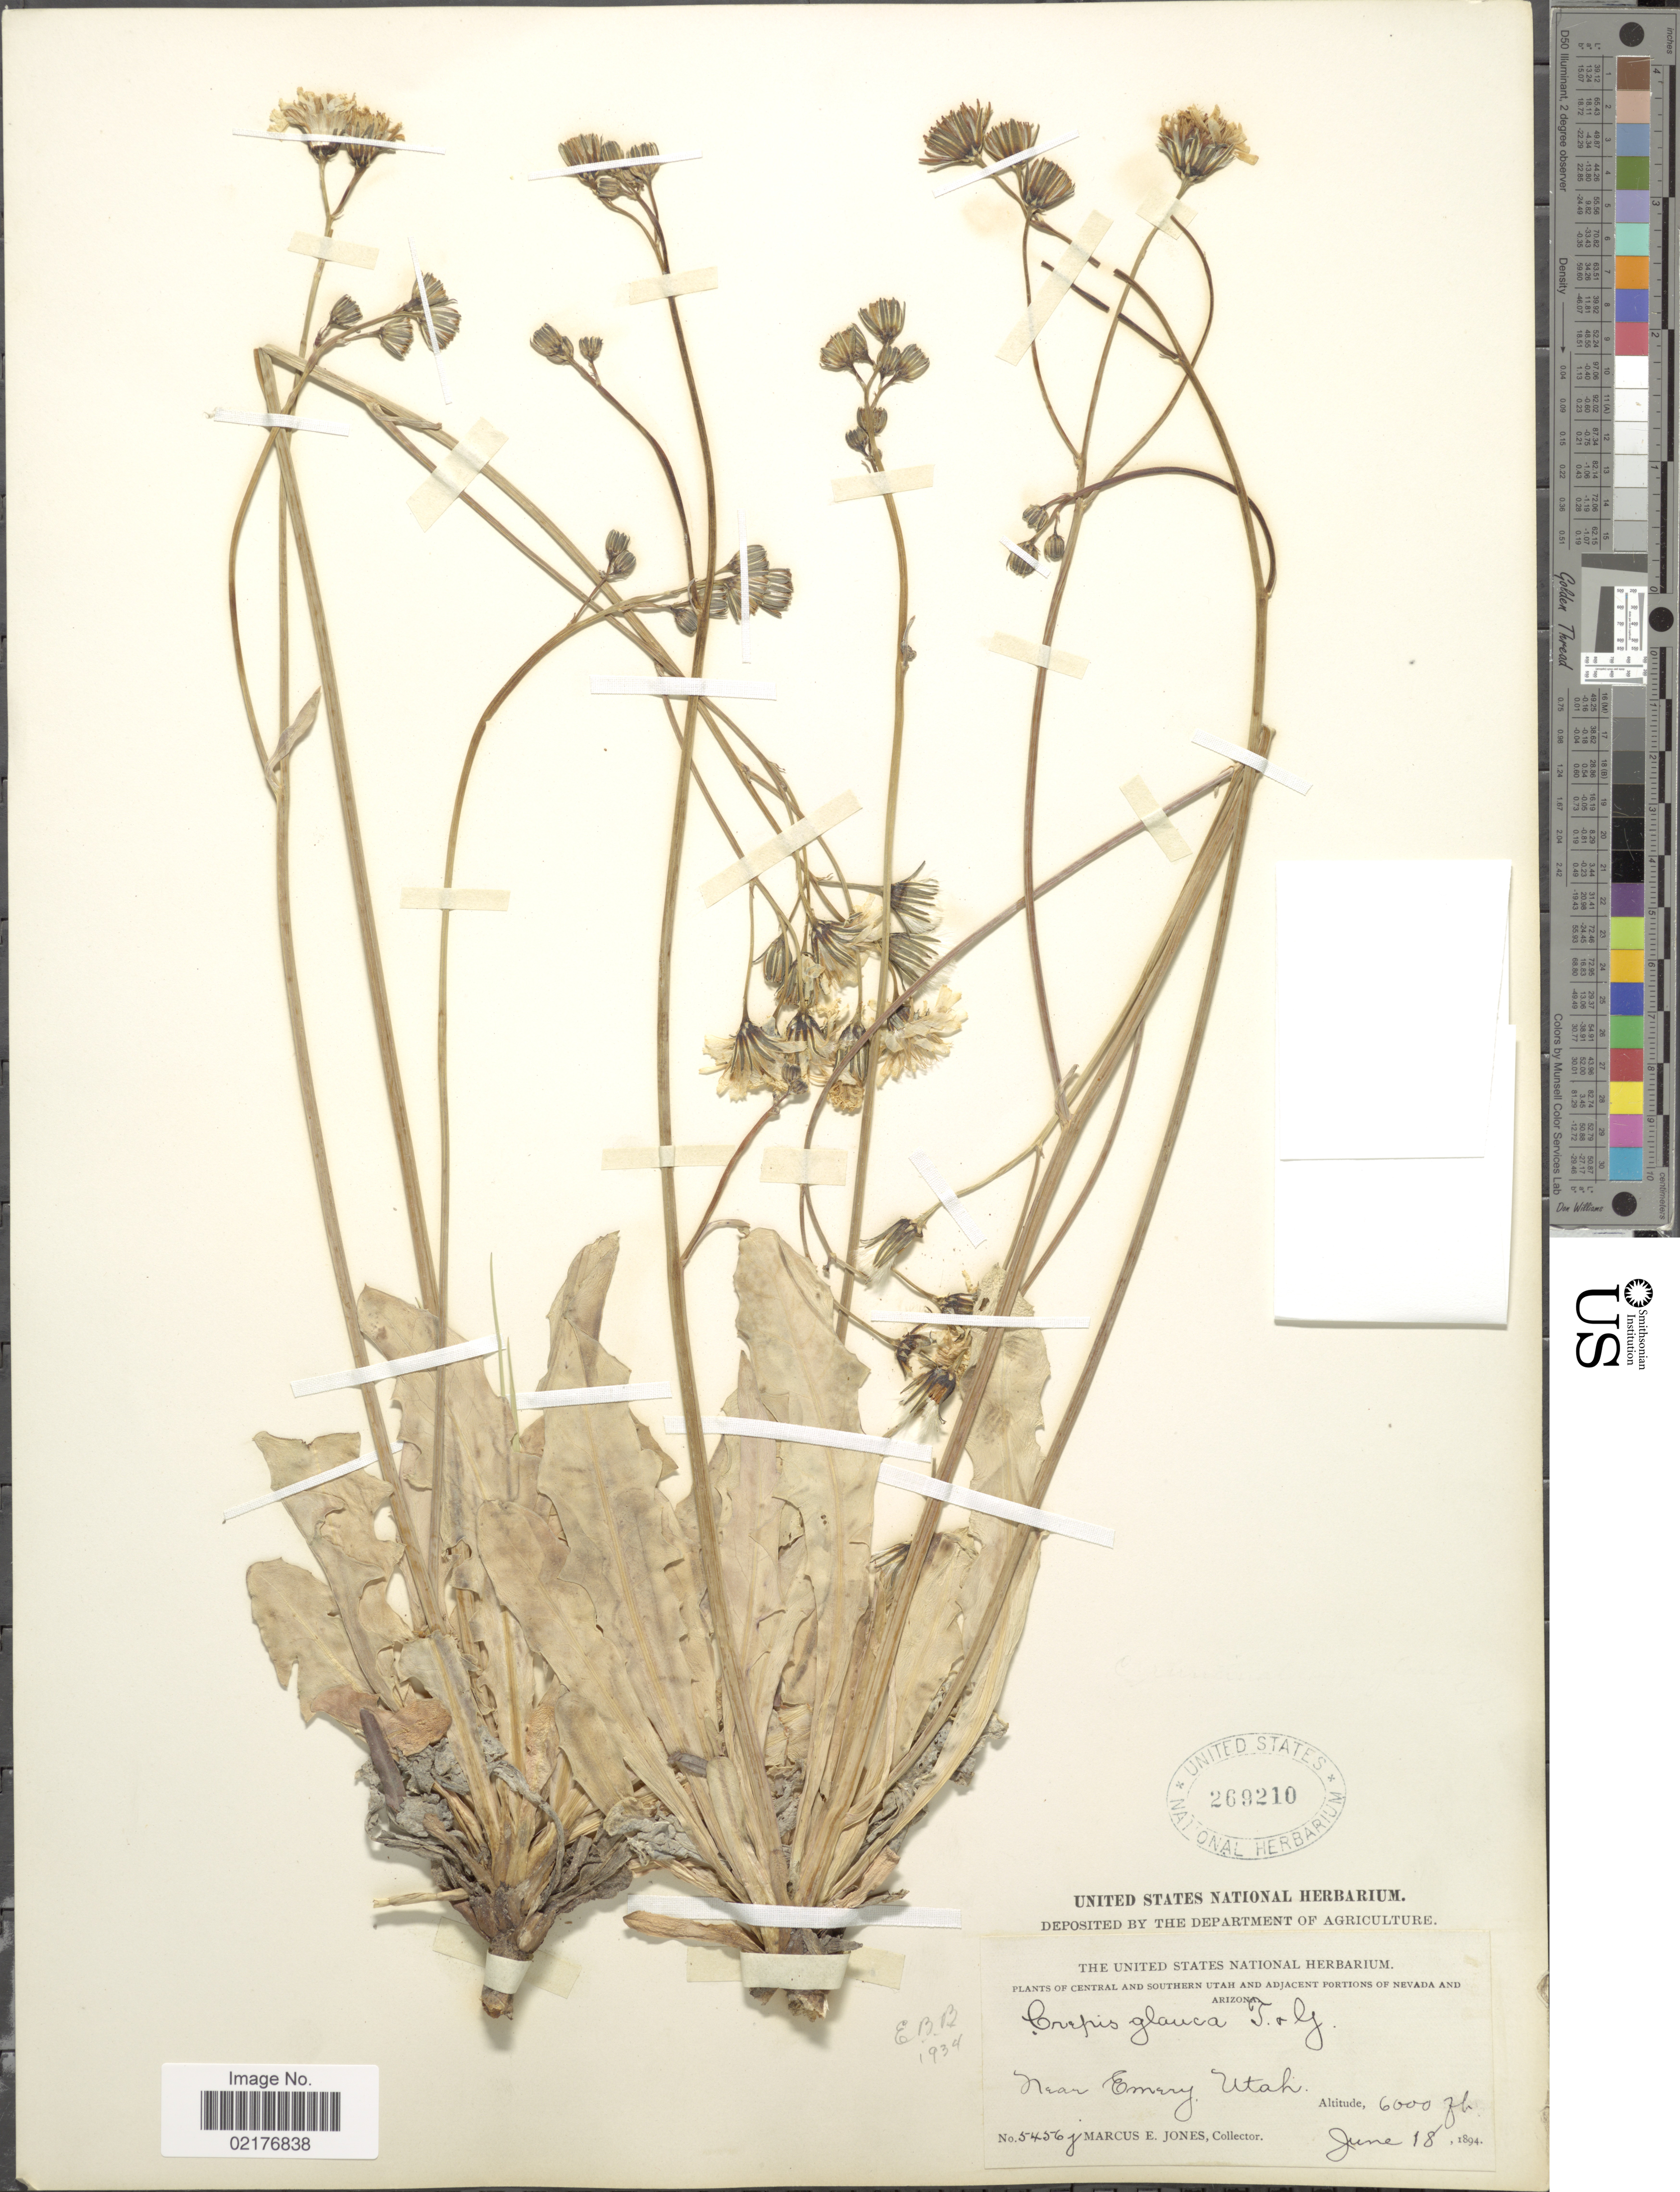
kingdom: Plantae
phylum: Tracheophyta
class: Magnoliopsida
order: Asterales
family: Asteraceae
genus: Askellia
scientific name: Askellia flexuosa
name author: (Ledeb.) W.A. Weber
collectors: M. E. Jones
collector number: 5456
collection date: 1894-06-18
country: United States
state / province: Utah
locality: Near Emery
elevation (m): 1829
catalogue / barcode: US 269210